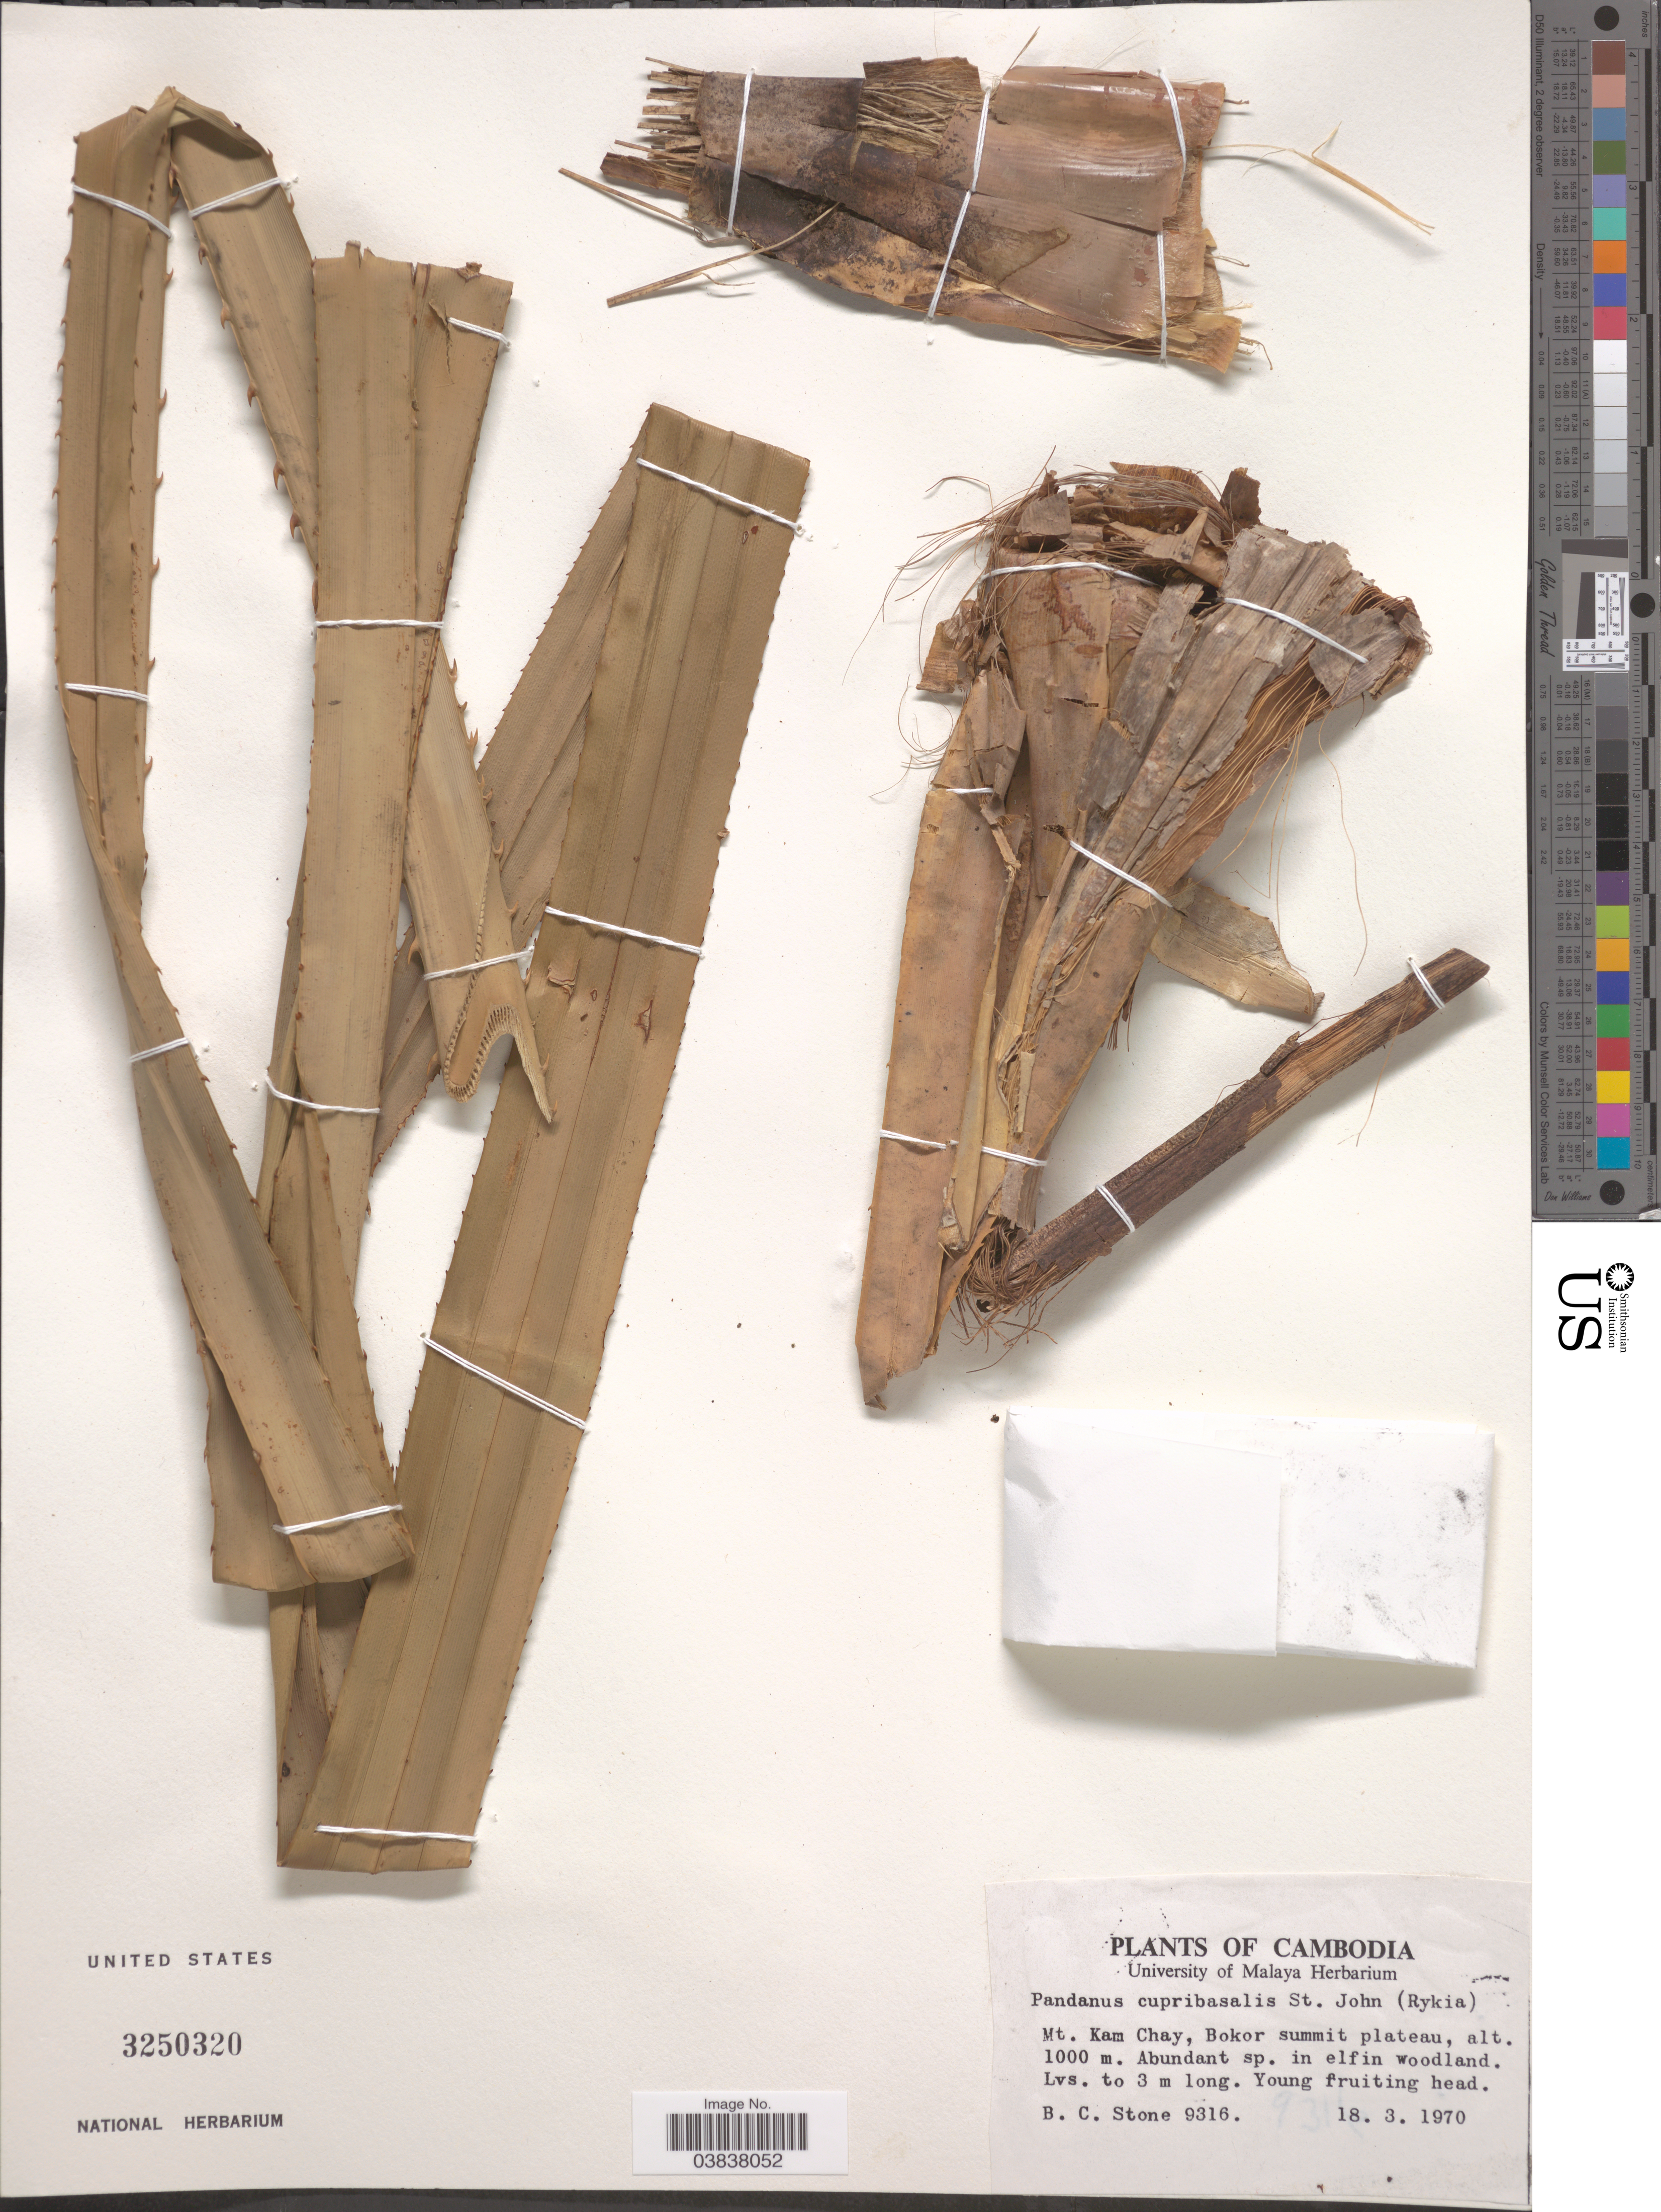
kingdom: Plantae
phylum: Tracheophyta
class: Liliopsida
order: Pandanales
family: Pandanaceae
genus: Pandanus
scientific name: Pandanus cupribasalis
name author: H. St. John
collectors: B. C. Stone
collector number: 9316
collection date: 1970-03-18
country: Cambodia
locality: Mt. Kam Chay, Bokor summit plateau.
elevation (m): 1000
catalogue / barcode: US 3250320